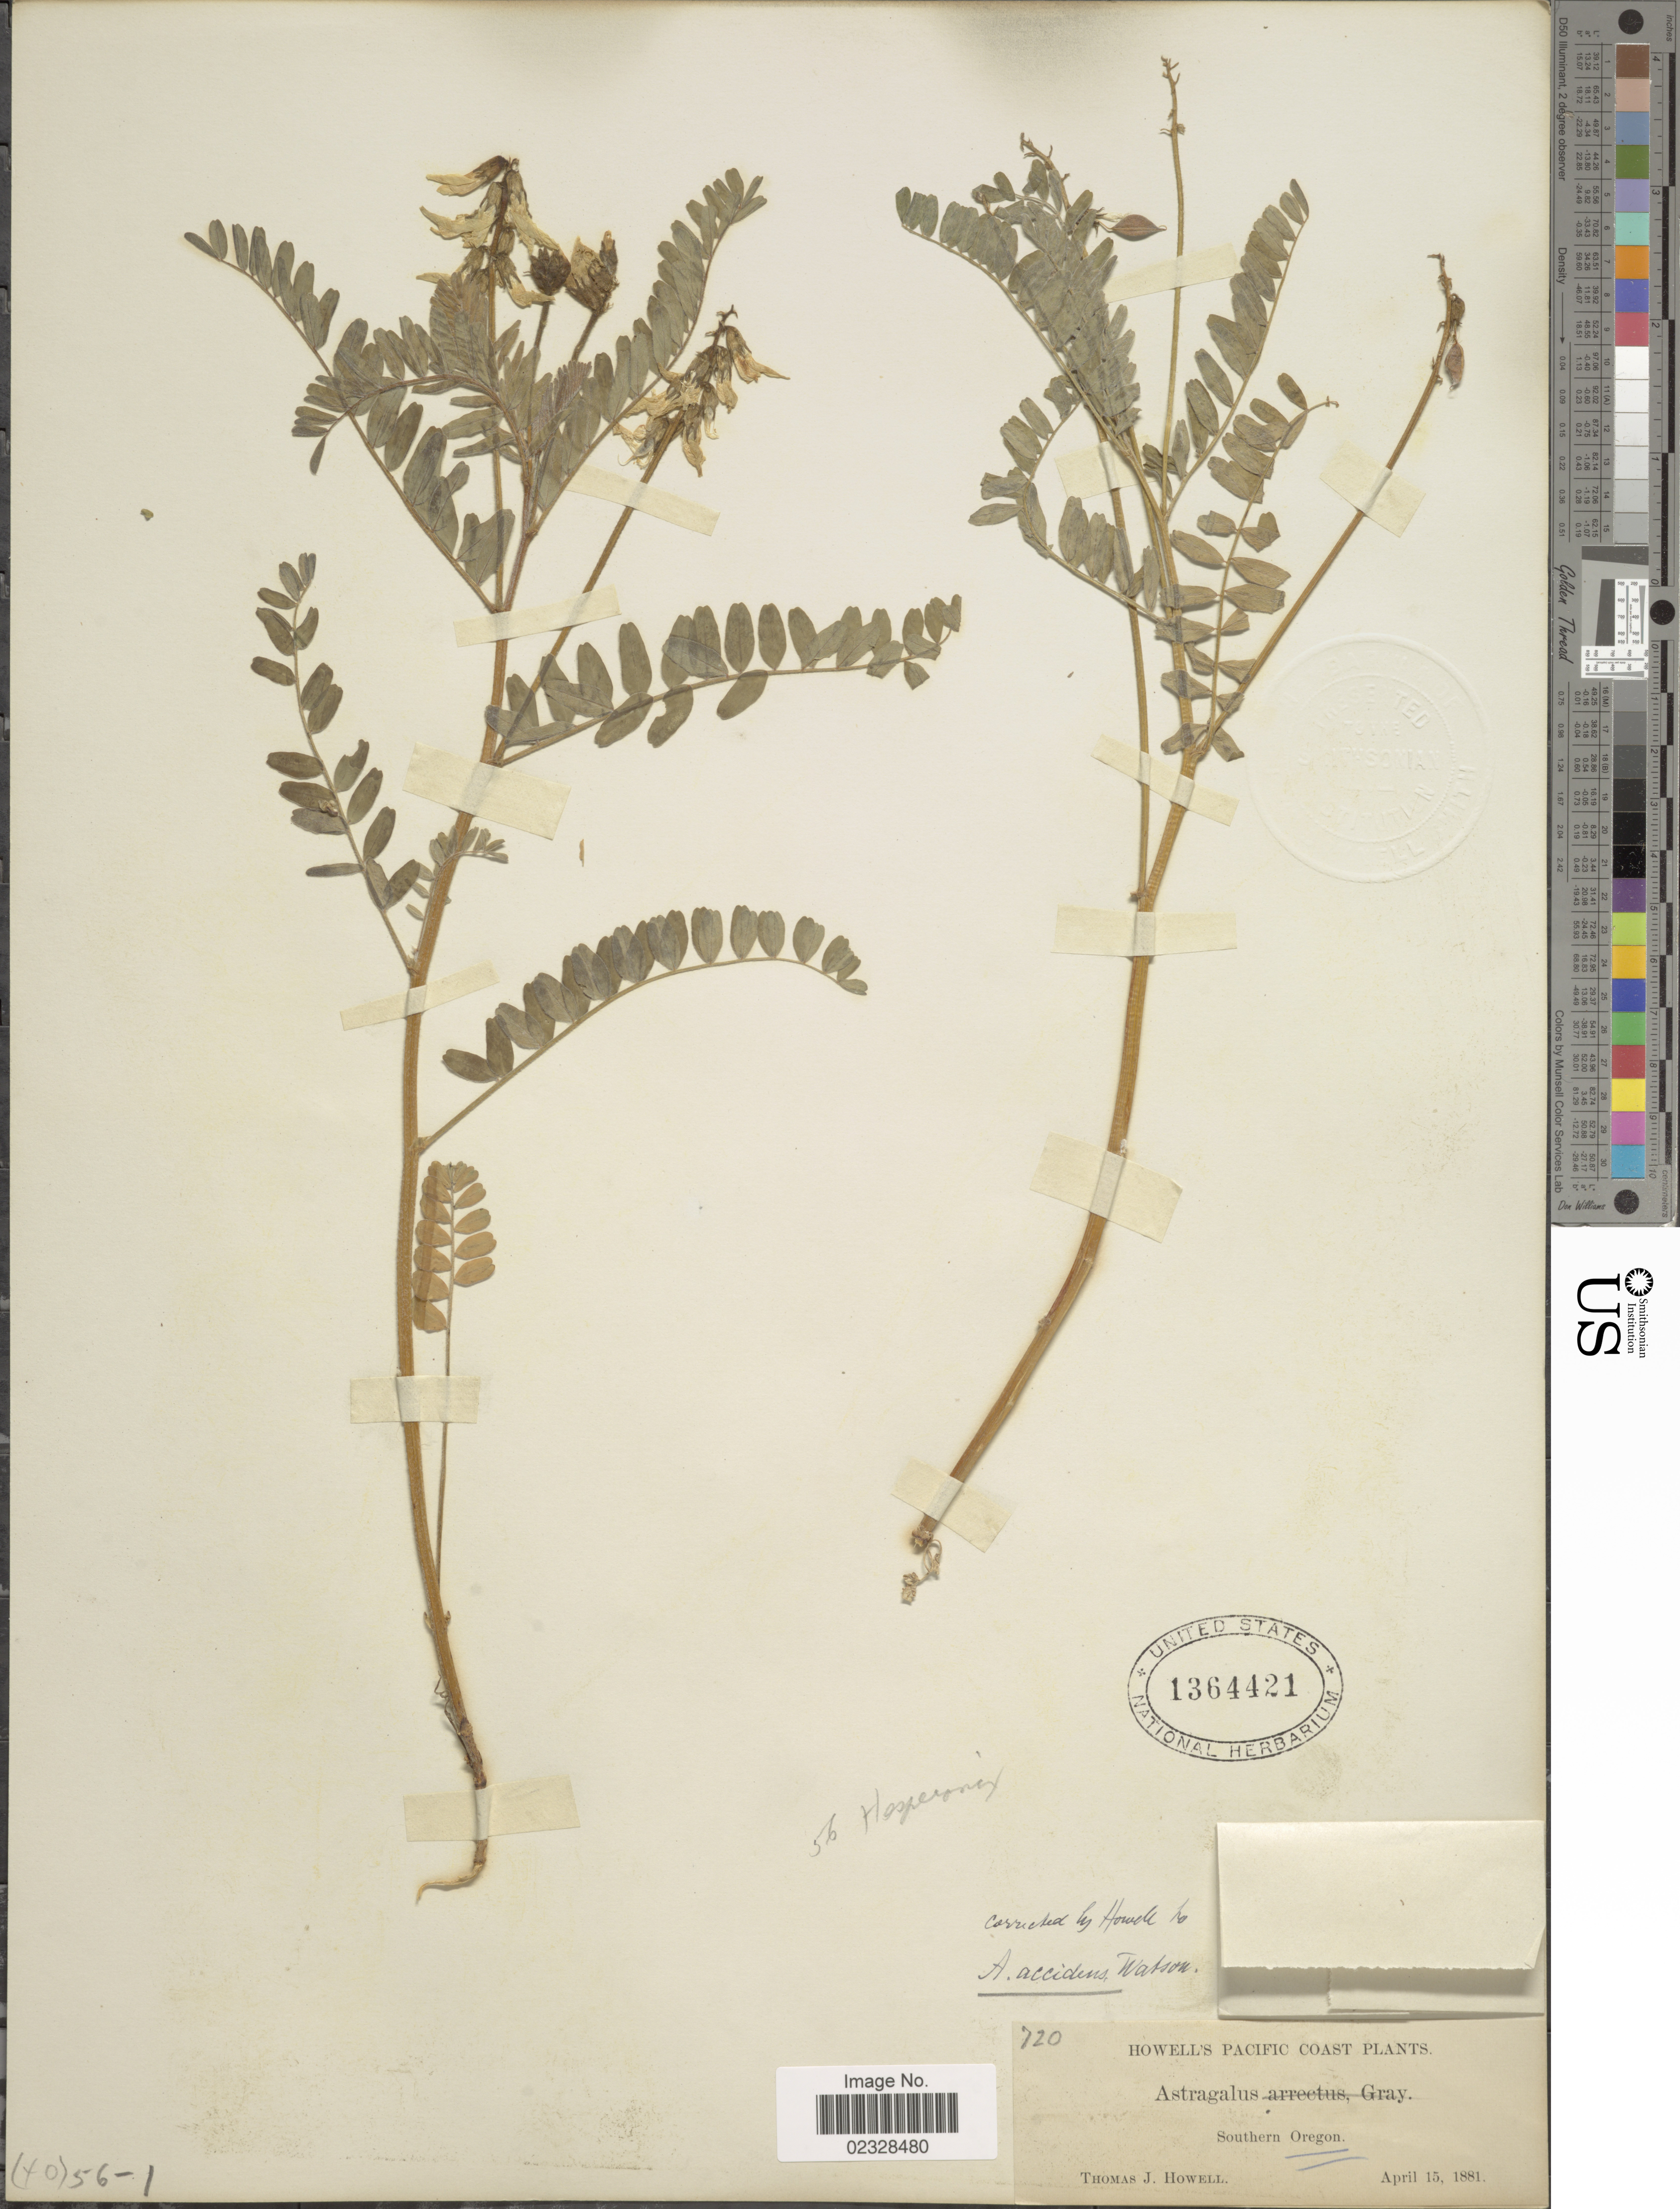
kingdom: Plantae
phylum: Tracheophyta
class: Magnoliopsida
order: Fabales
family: Fabaceae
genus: Astragalus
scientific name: Astragalus accidens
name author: S. Watson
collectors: T. J. Howell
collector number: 720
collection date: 1881-04-15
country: United States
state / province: Oregon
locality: Howell's Pacific Coast. Southern Oregon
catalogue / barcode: US 1364421